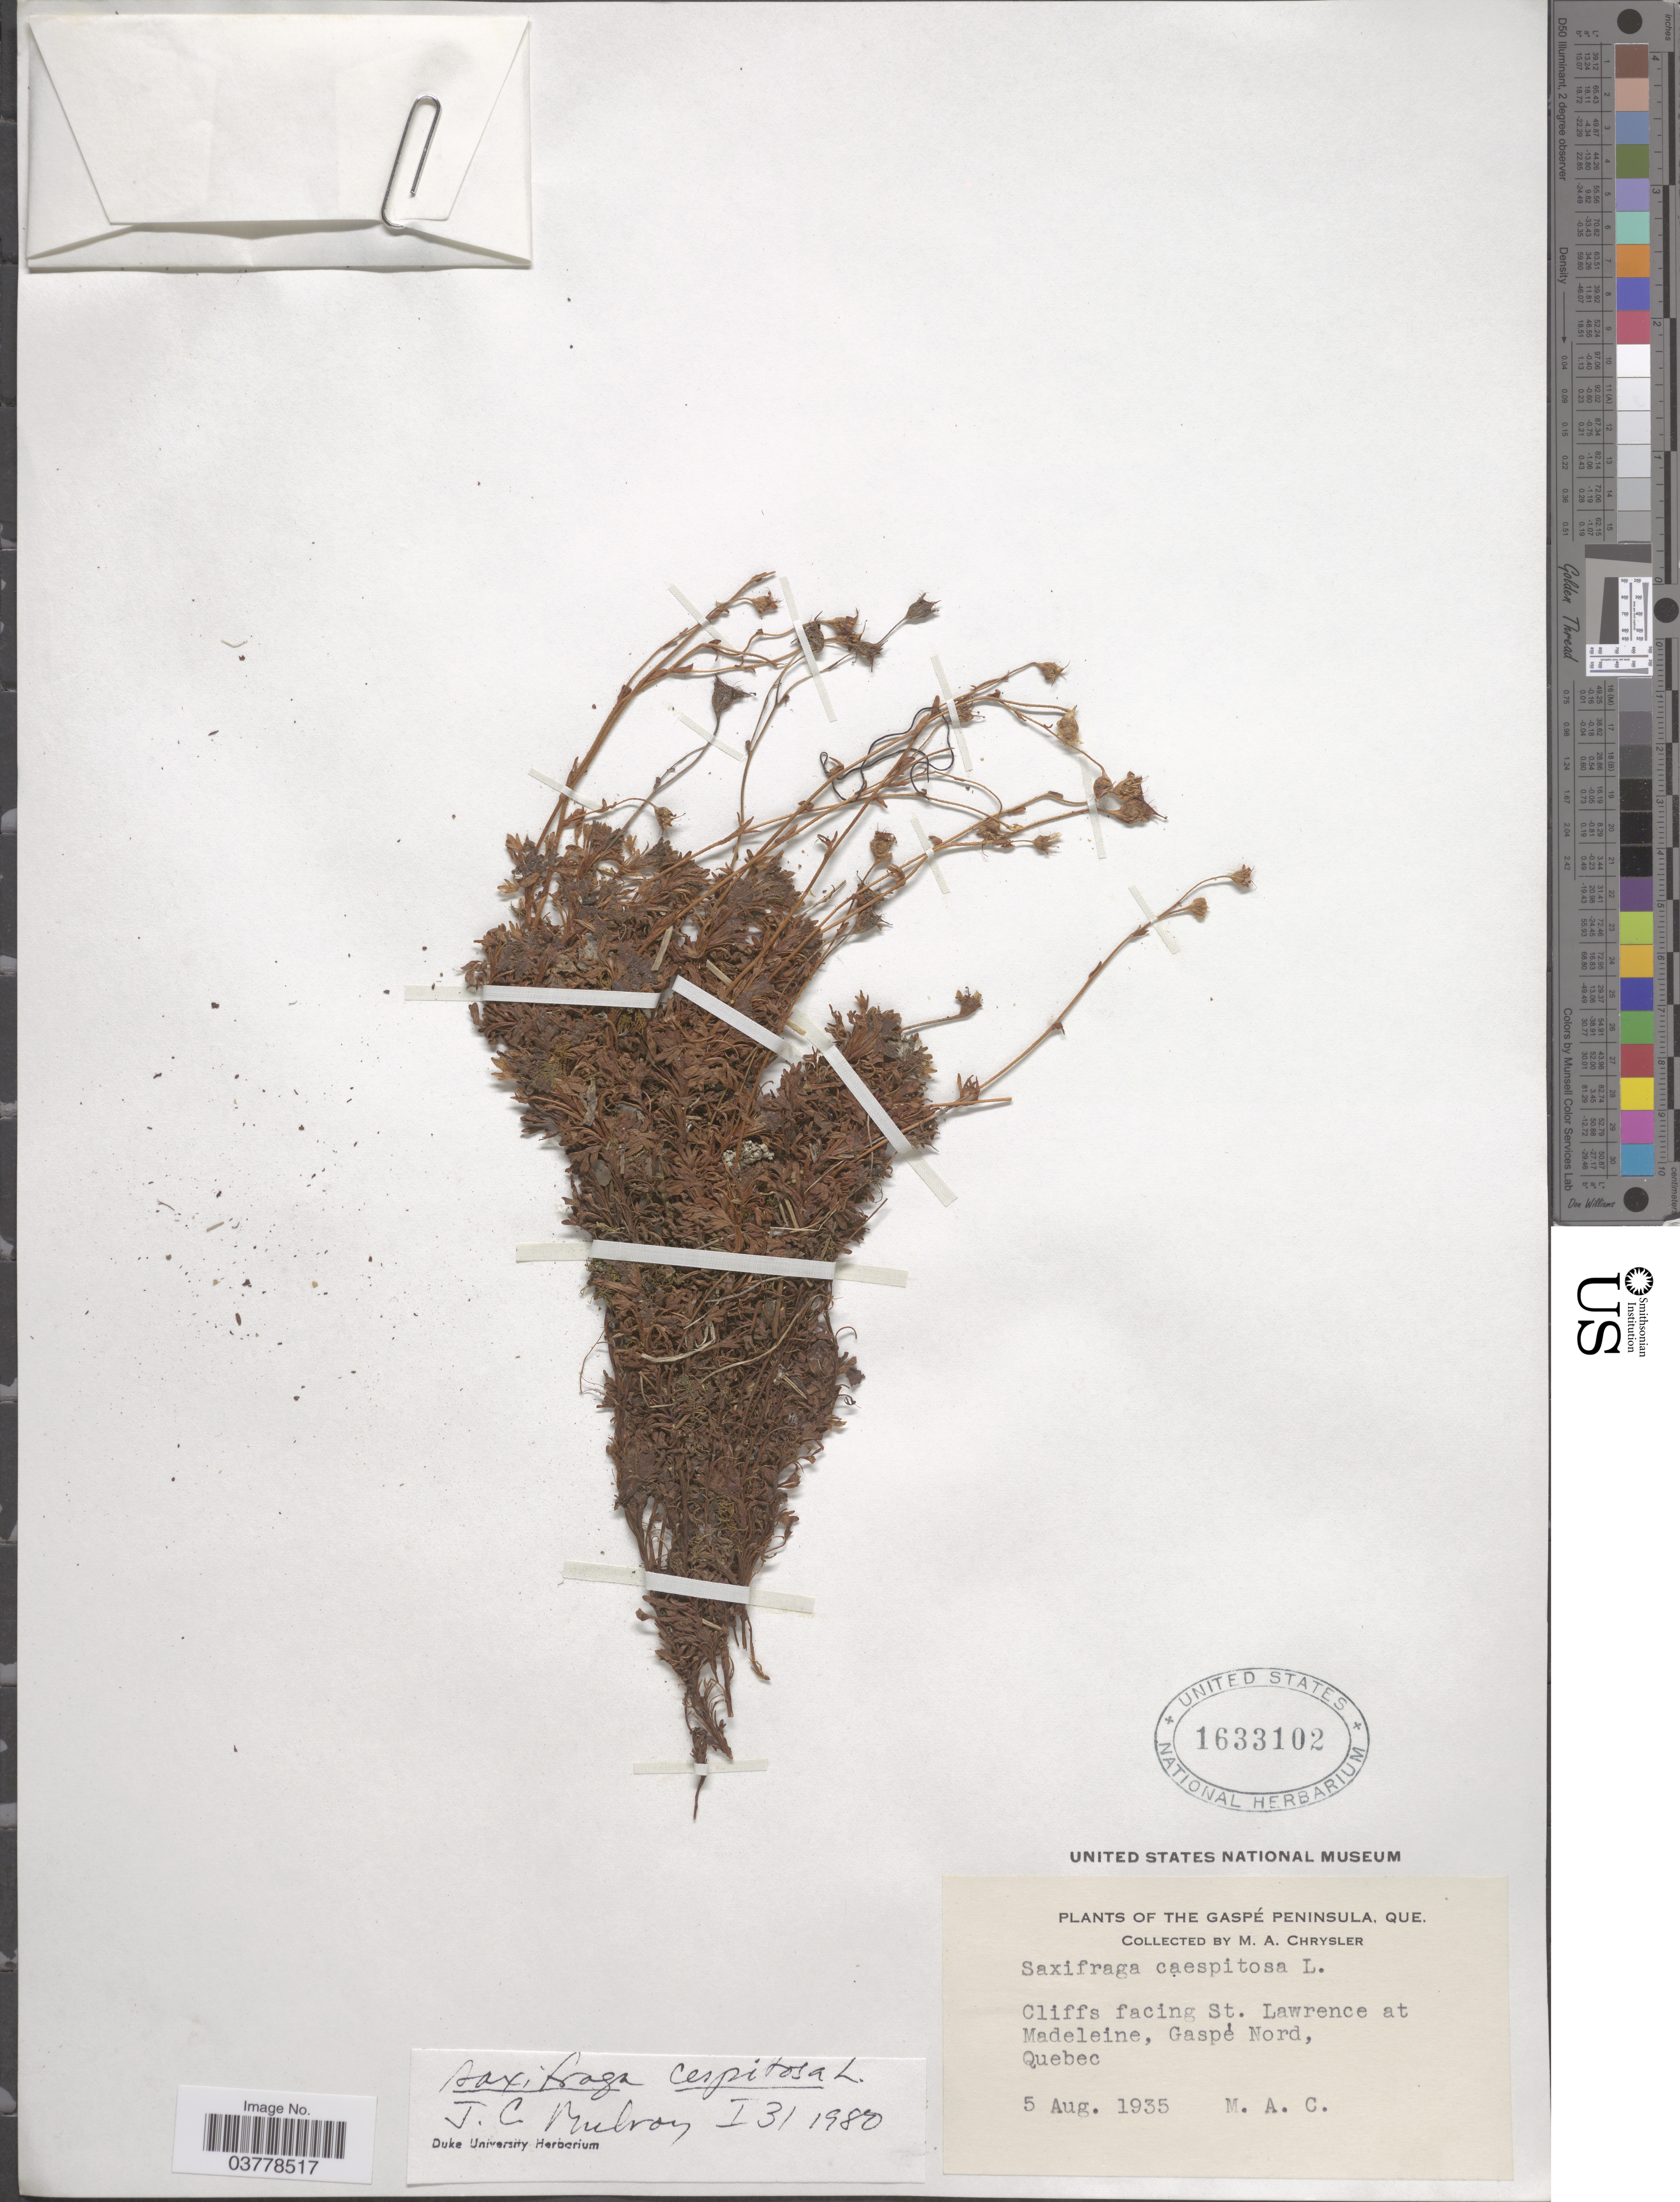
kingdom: Plantae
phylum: Tracheophyta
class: Magnoliopsida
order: Saxifragales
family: Saxifragaceae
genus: Saxifraga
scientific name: Saxifraga caespitosa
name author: L.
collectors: M. Chrysler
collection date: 1935-08-05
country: Canada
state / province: Quebec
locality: The Gaspé Peninsula. Cliffs facing St. Lawrence at Madeleine, Gaspé Nord.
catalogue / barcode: US 1633102